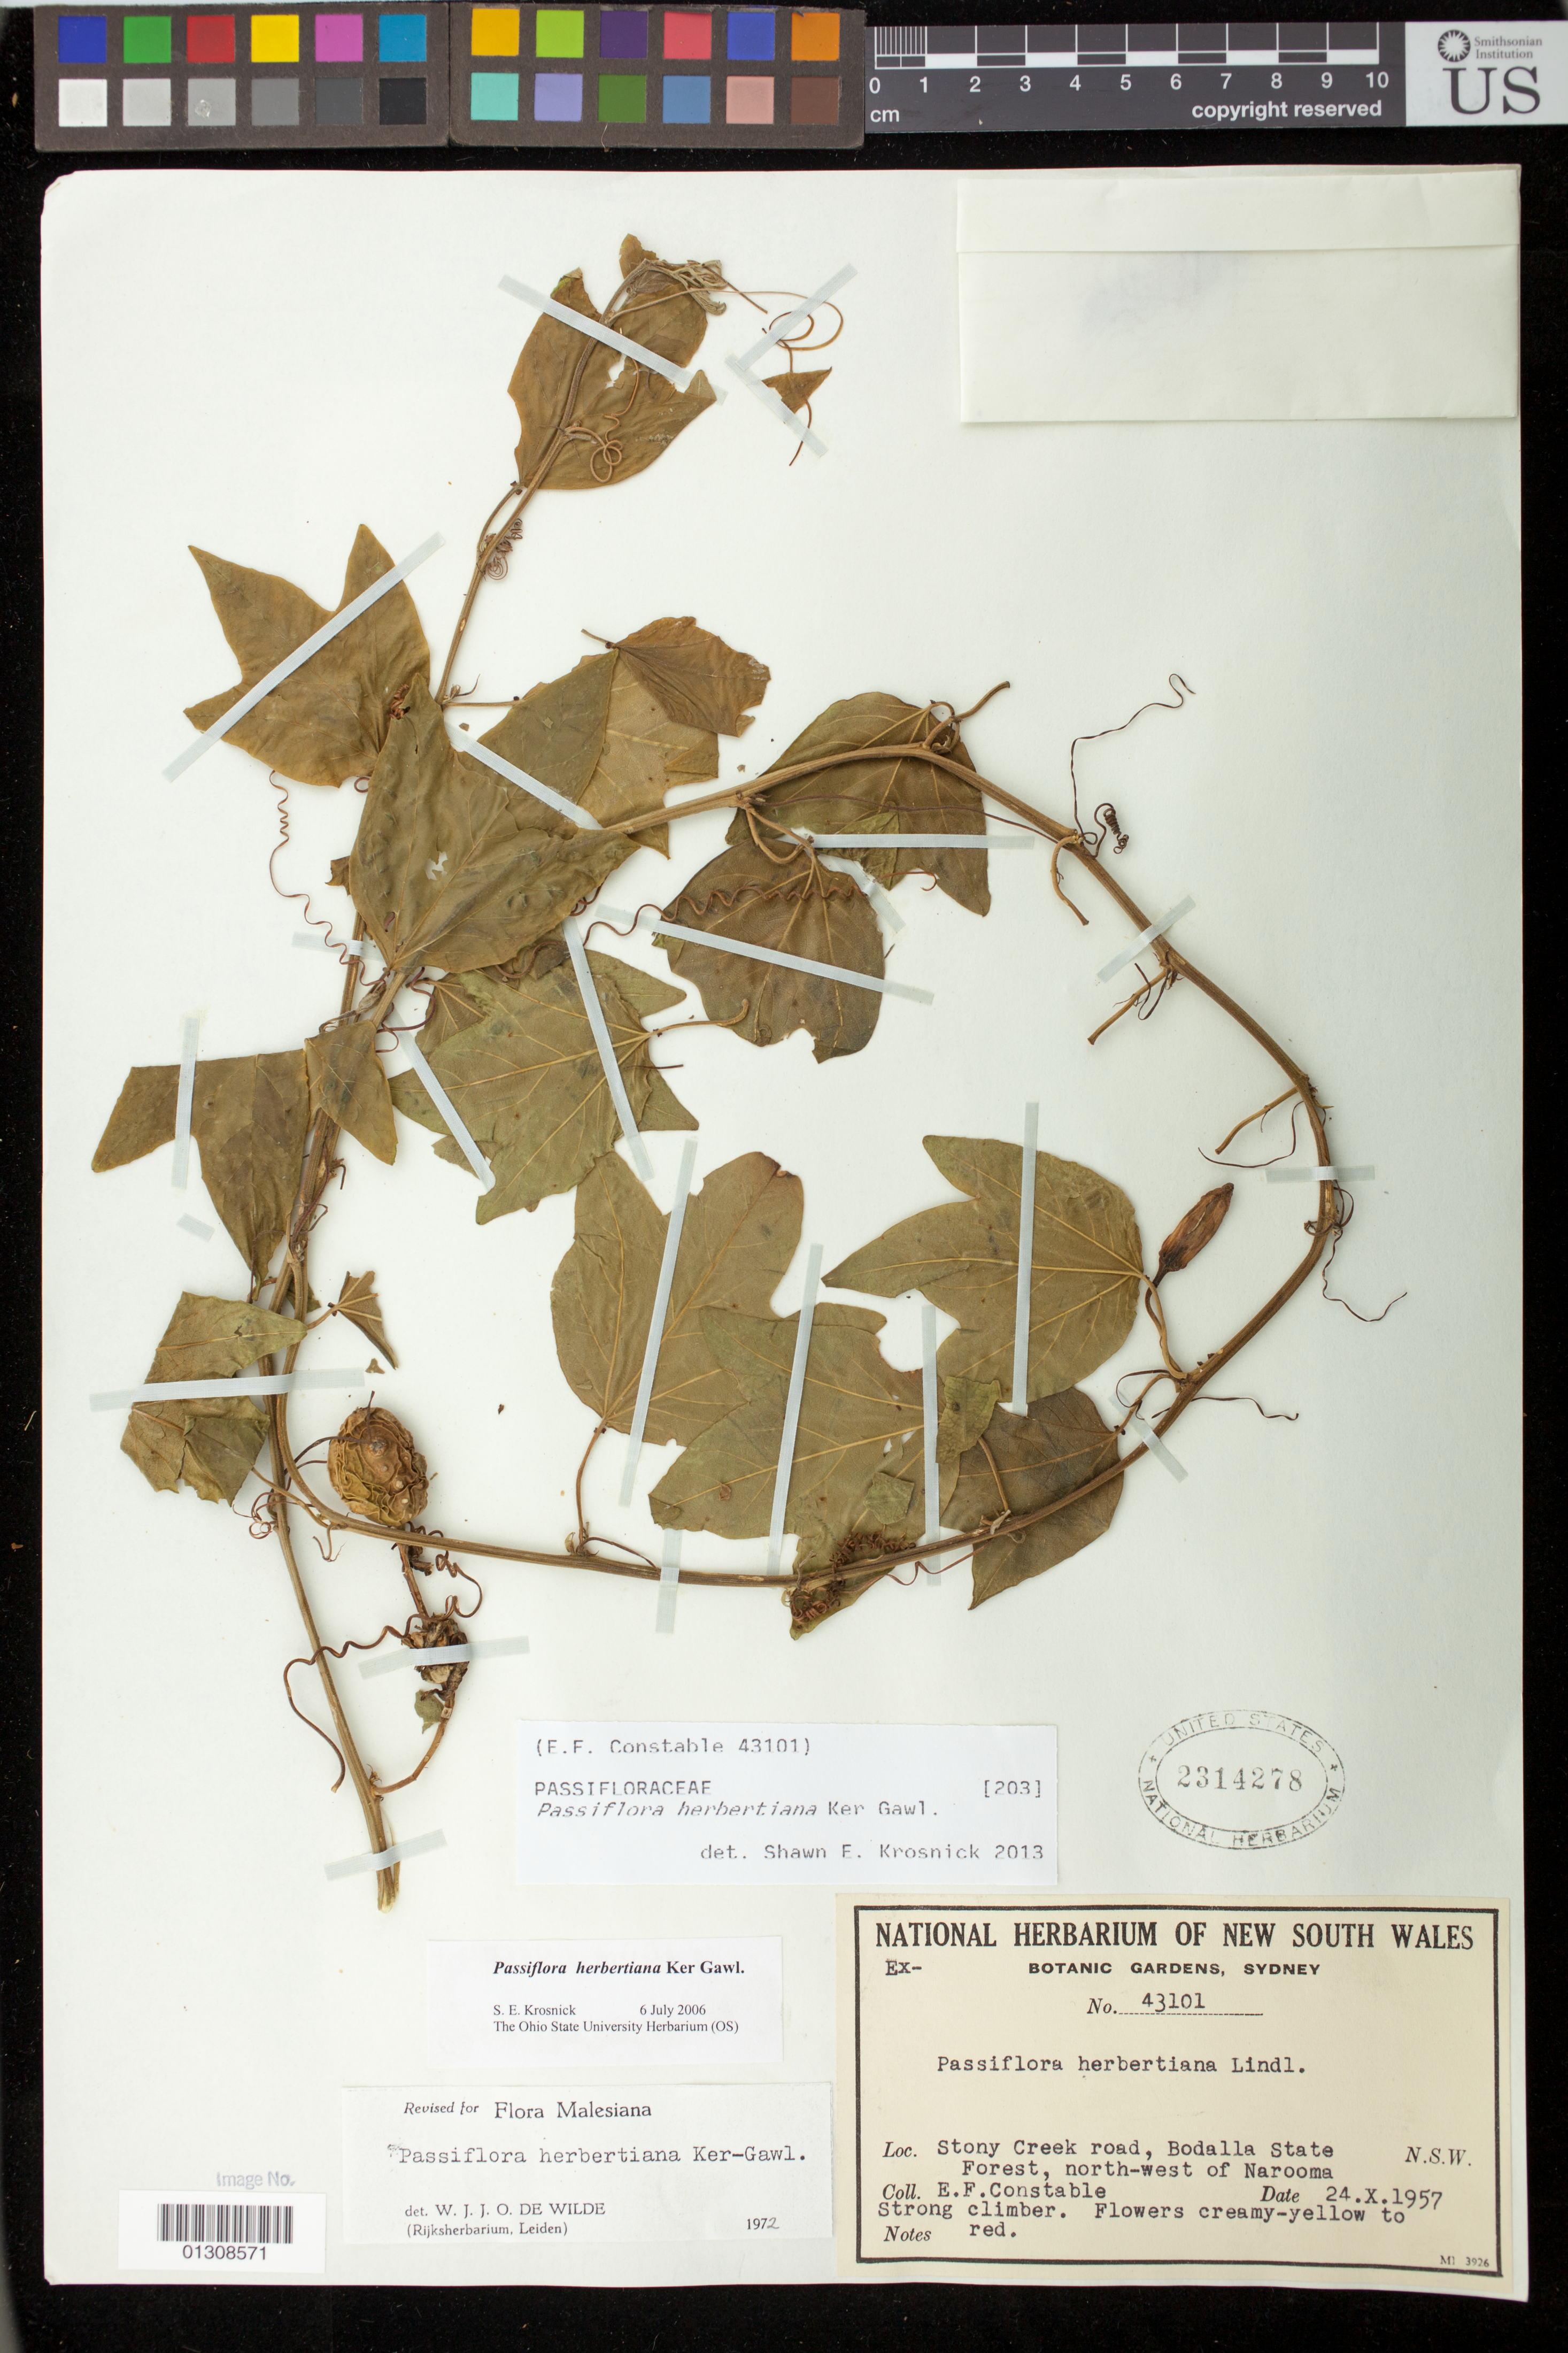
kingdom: Plantae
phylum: Tracheophyta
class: Magnoliopsida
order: Malpighiales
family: Passifloraceae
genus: Passiflora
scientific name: Passiflora hebertiana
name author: Ker Gawl.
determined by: Krosnick, S. E., (OS), Ohio State University Herbarium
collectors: E. F. Constable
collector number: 43101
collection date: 1957-10-24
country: Australia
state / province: New South Wales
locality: Stony creek road, Bodalla State Forest, NW of Narooma.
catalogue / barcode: US 2314278